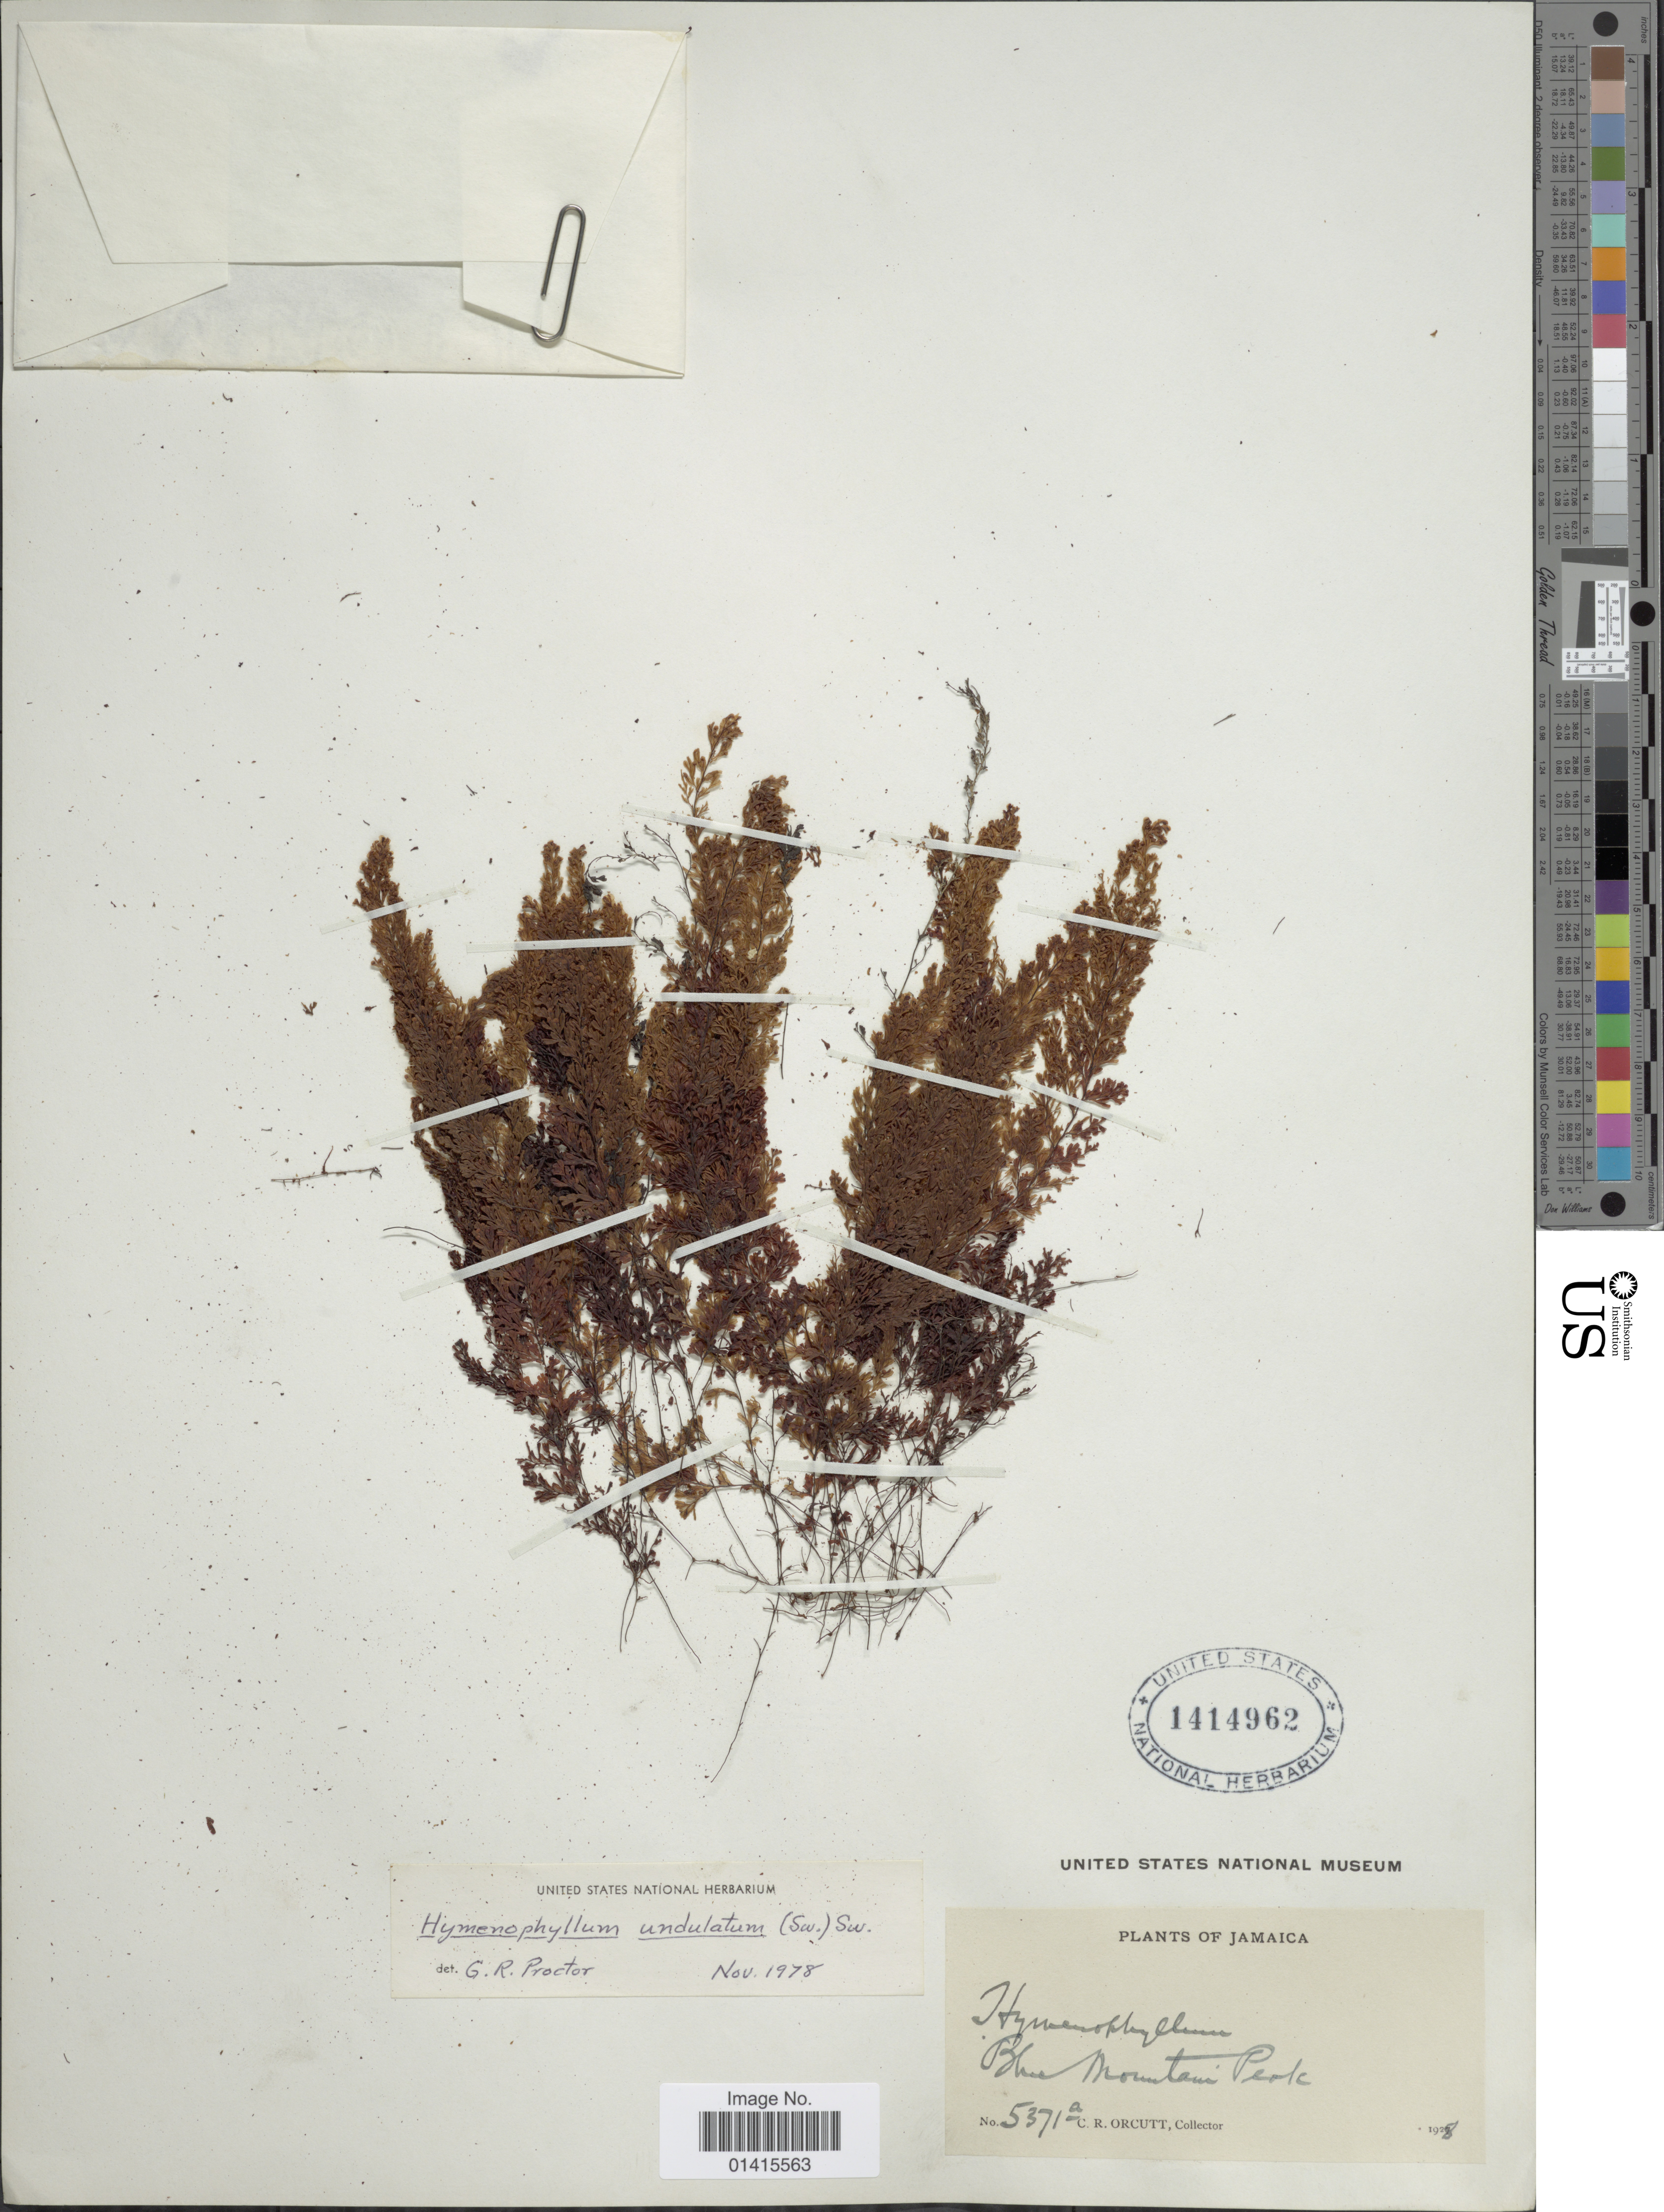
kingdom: Plantae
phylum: Tracheophyta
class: Polypodiopsida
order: Hymenophyllales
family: Hymenophyllaceae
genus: Hymenophyllum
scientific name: Hymenophyllum undulatum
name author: (Sw.) Sw.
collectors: C. R. Orcutt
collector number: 5371a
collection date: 1928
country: Jamaica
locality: Blue Mountain Peak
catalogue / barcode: US 1414962